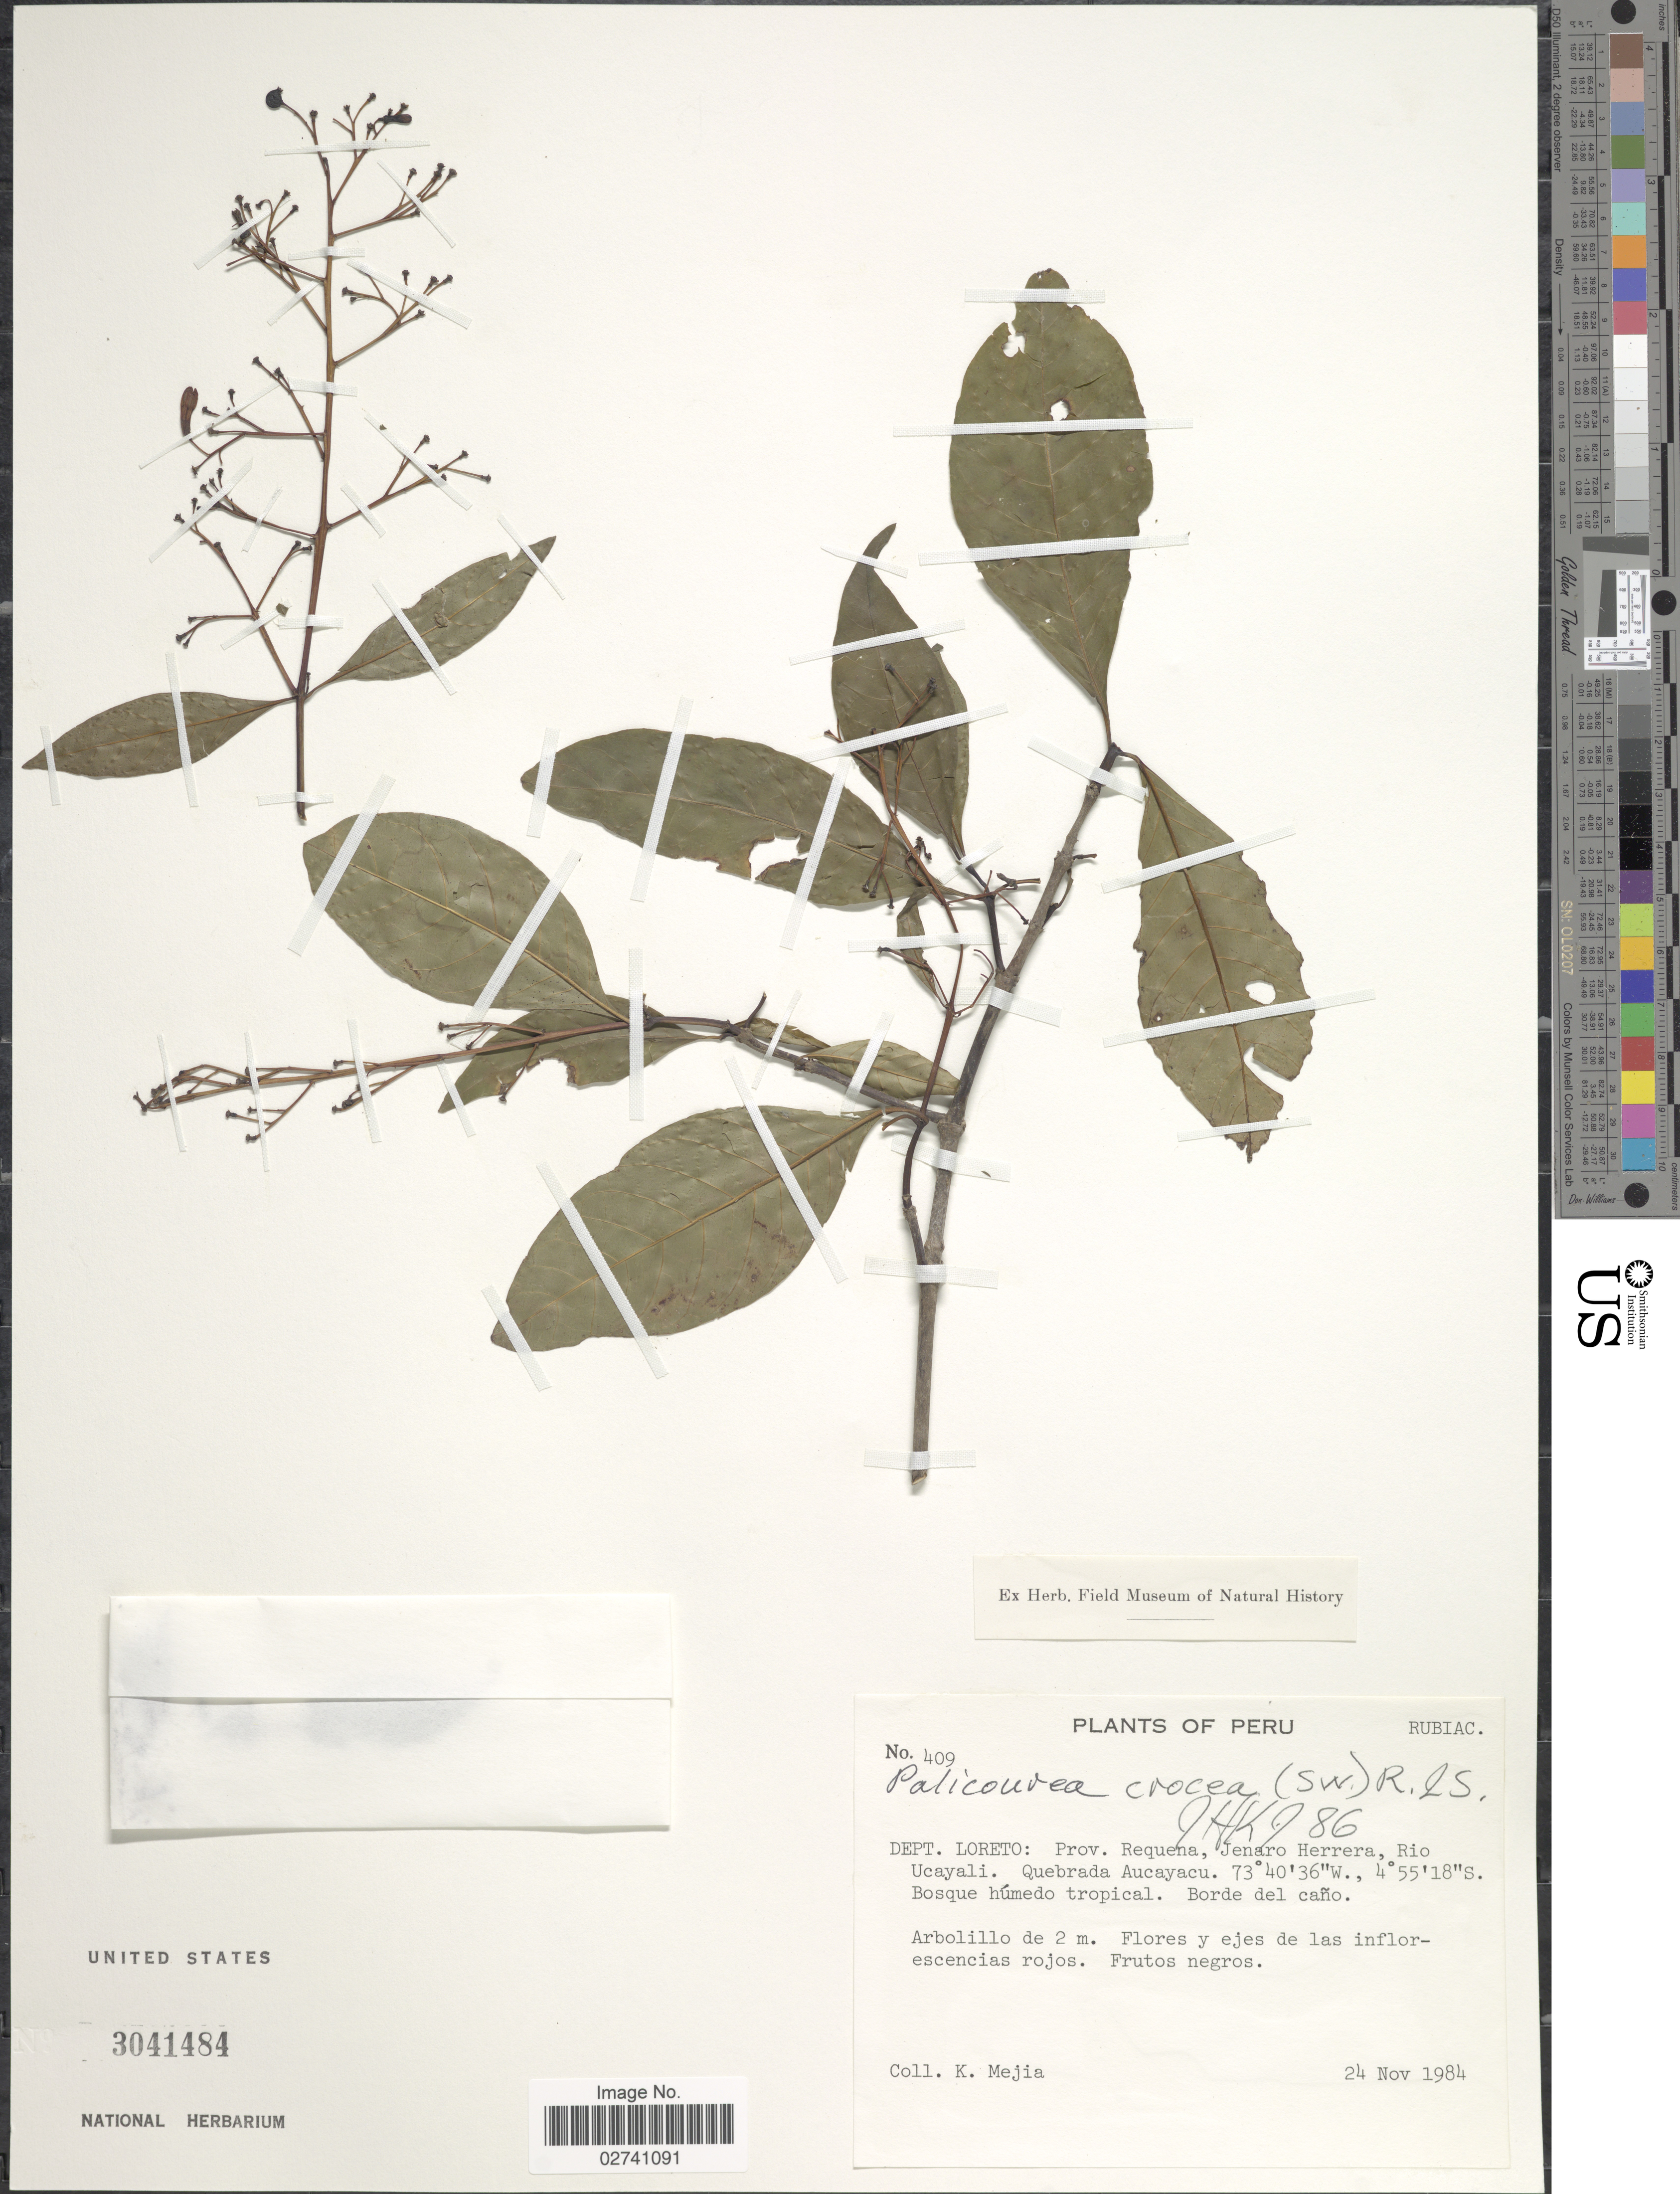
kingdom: Plantae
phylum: Tracheophyta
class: Magnoliopsida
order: Gentianales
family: Rubiaceae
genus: Palicourea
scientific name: Palicourea crocea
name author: (Sw.) Schult.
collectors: K. Mejia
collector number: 409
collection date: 1984-11-24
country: Peru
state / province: Loreto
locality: Prov. Requena, Jenaro Herrera, Rio Ucayali. Quebrada Aucayacu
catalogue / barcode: US 3041484